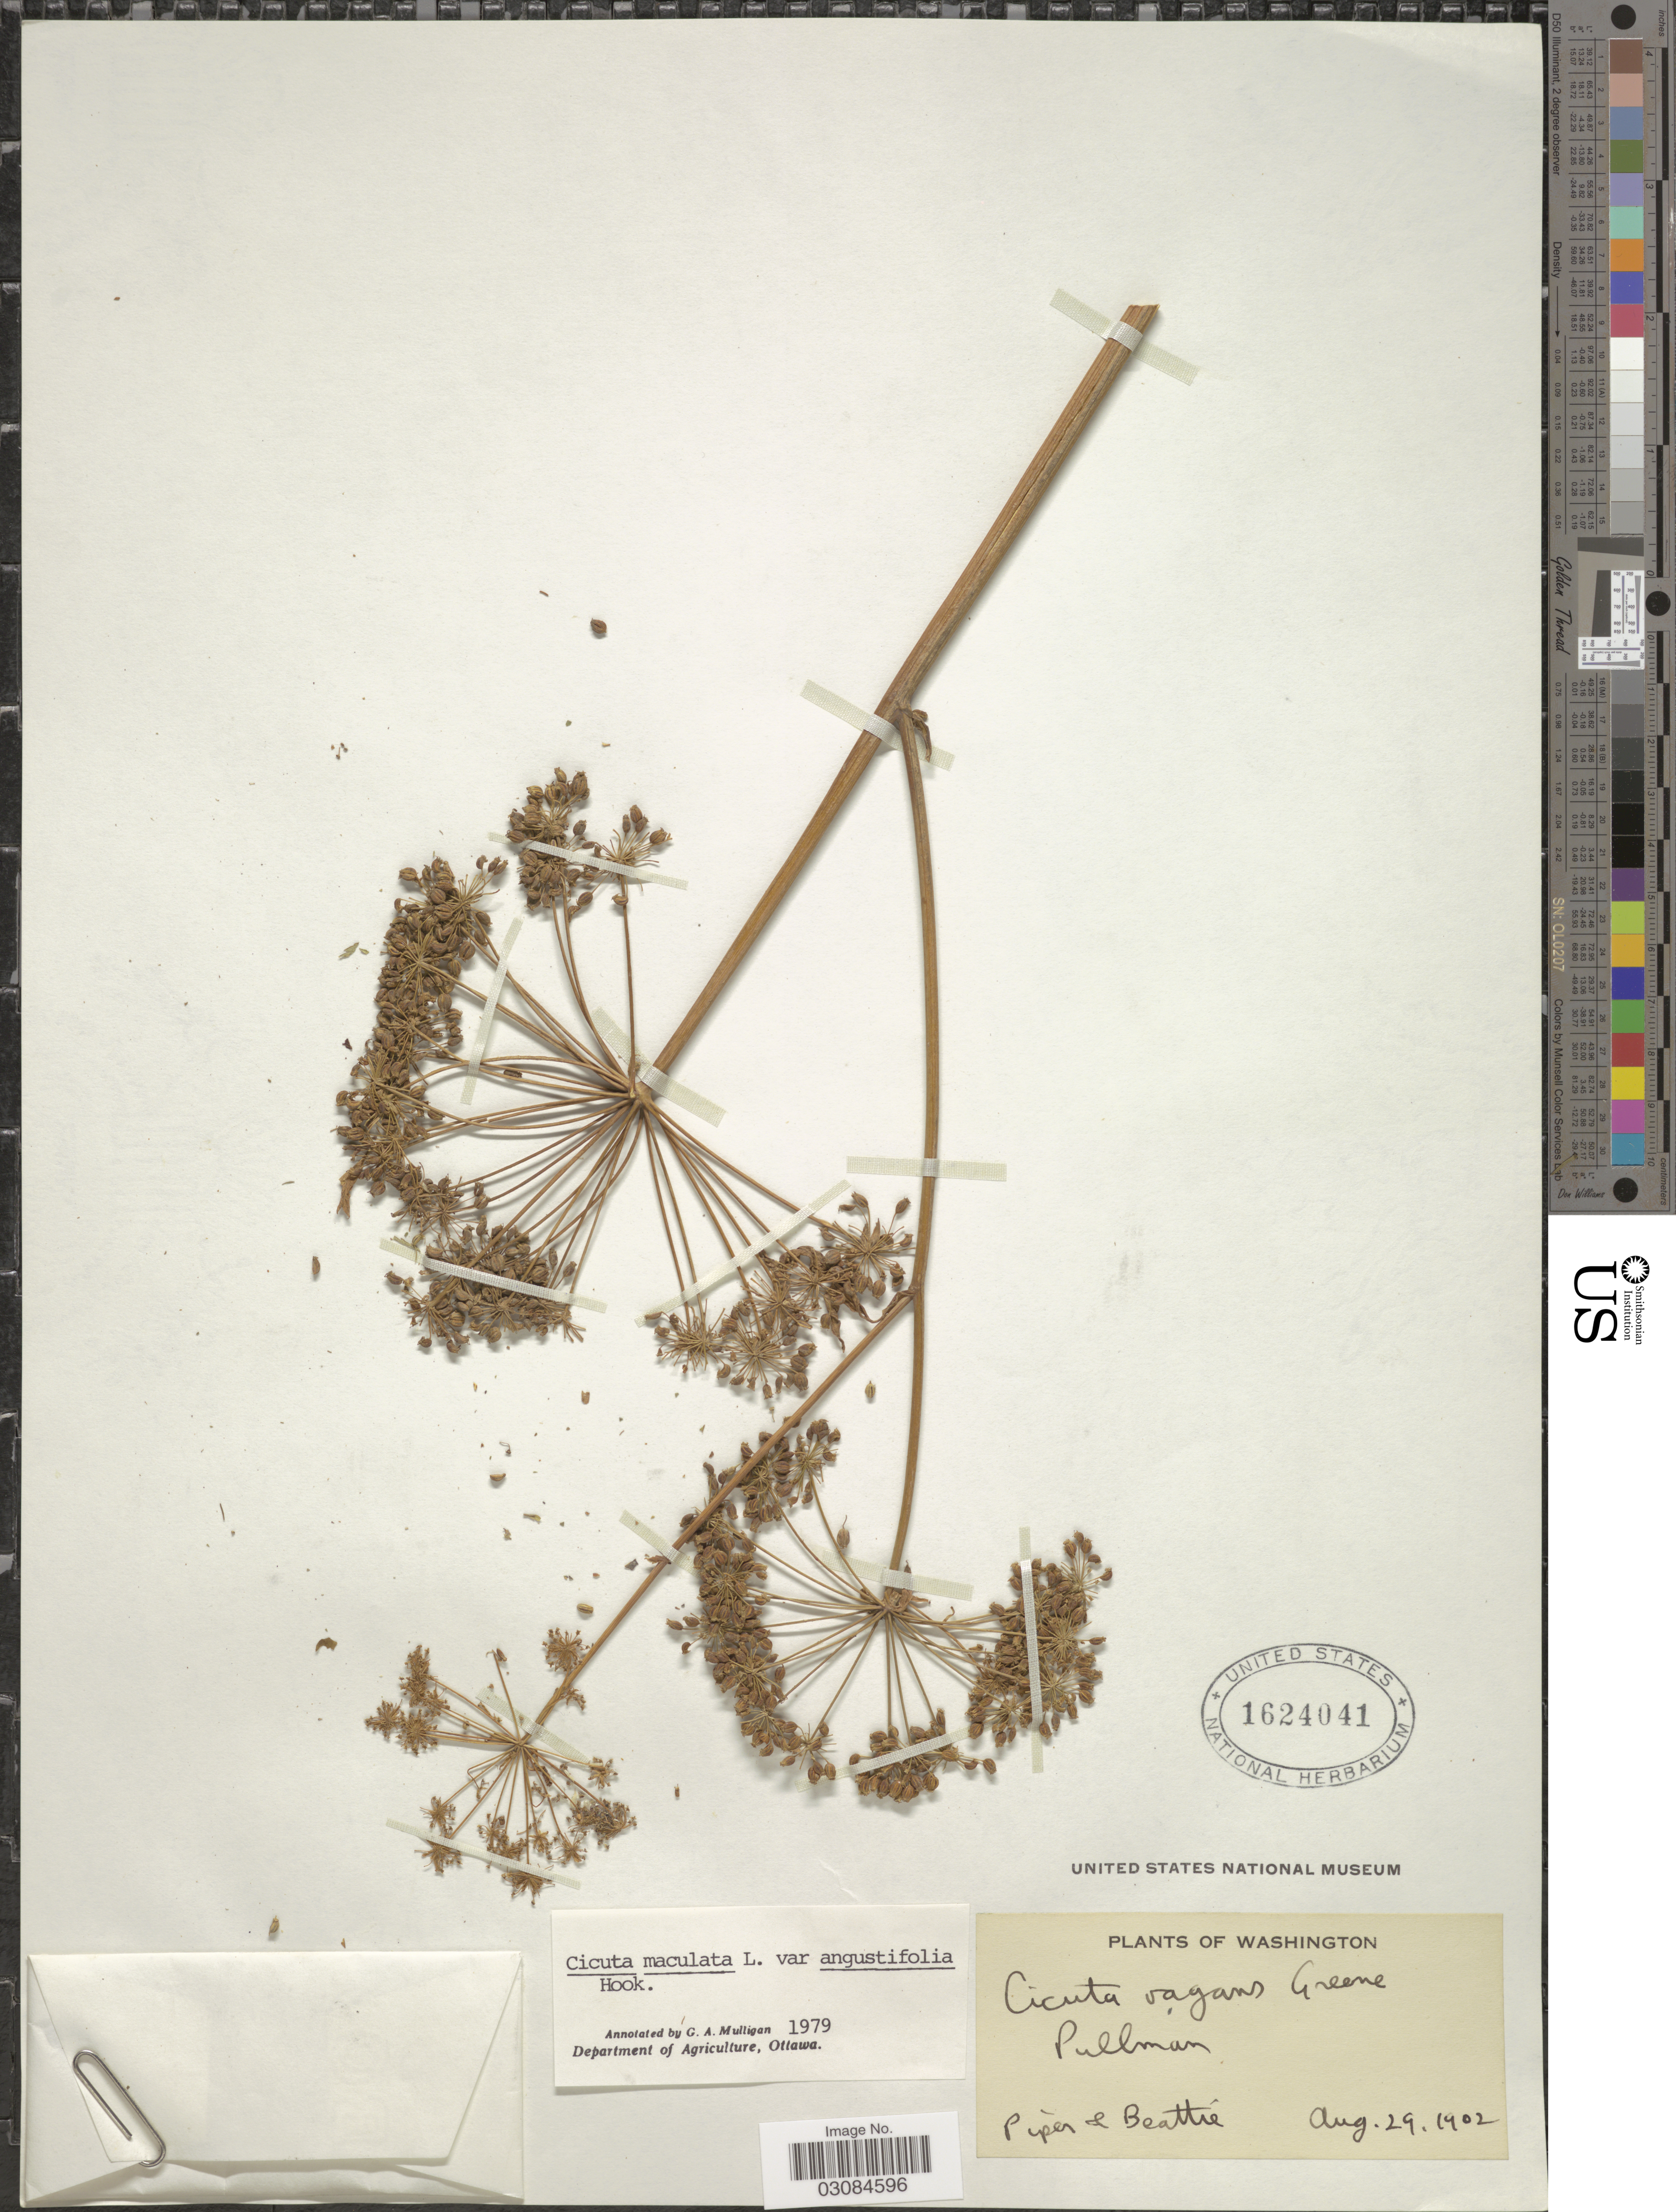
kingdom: Plantae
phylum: Tracheophyta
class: Magnoliopsida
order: Apiales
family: Apiaceae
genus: Cicuta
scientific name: Cicuta maculata var. maculata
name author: L.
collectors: Piper & Beattie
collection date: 1902-08-29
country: United States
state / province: Washington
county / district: Whitman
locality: Pullman.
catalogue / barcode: US 1624041